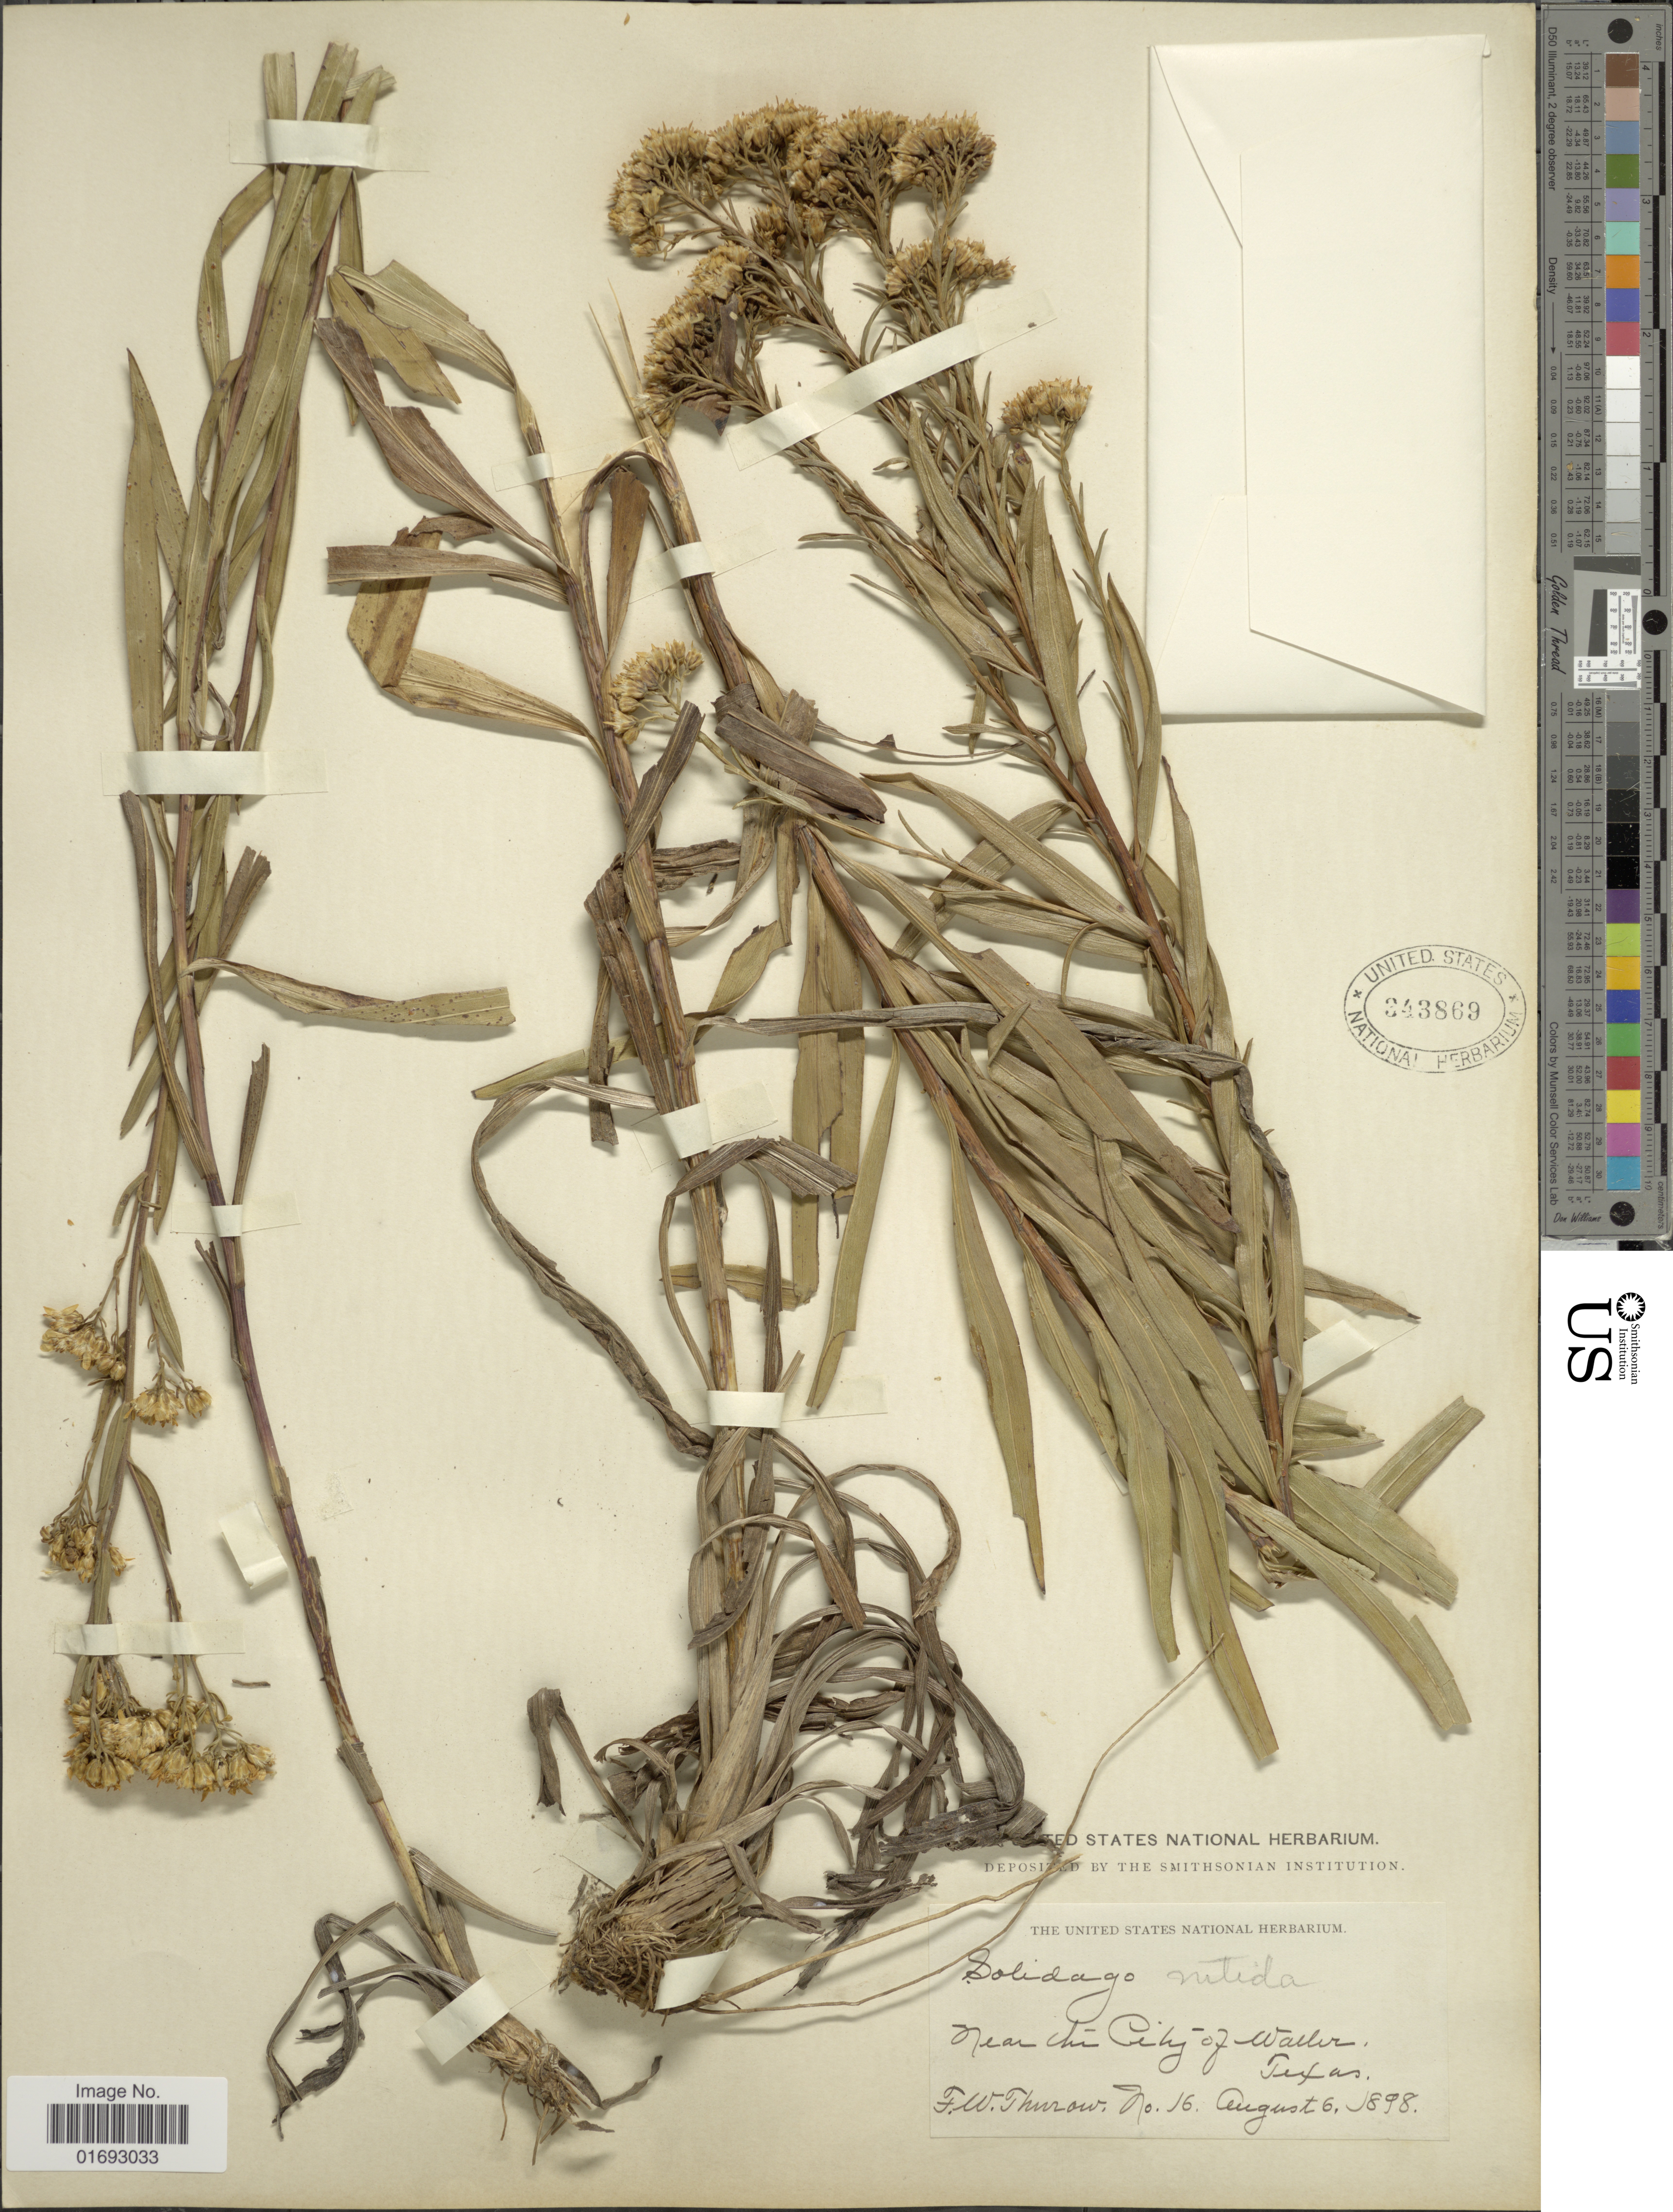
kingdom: Plantae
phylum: Tracheophyta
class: Magnoliopsida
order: Asterales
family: Asteraceae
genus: Oligoneuron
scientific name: Oligoneuron nitidum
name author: (Torr. & A. Gray) Small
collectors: F. W. Thurow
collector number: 16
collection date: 1898-08-06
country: United States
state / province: Texas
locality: Near the City of Walller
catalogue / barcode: US 343869